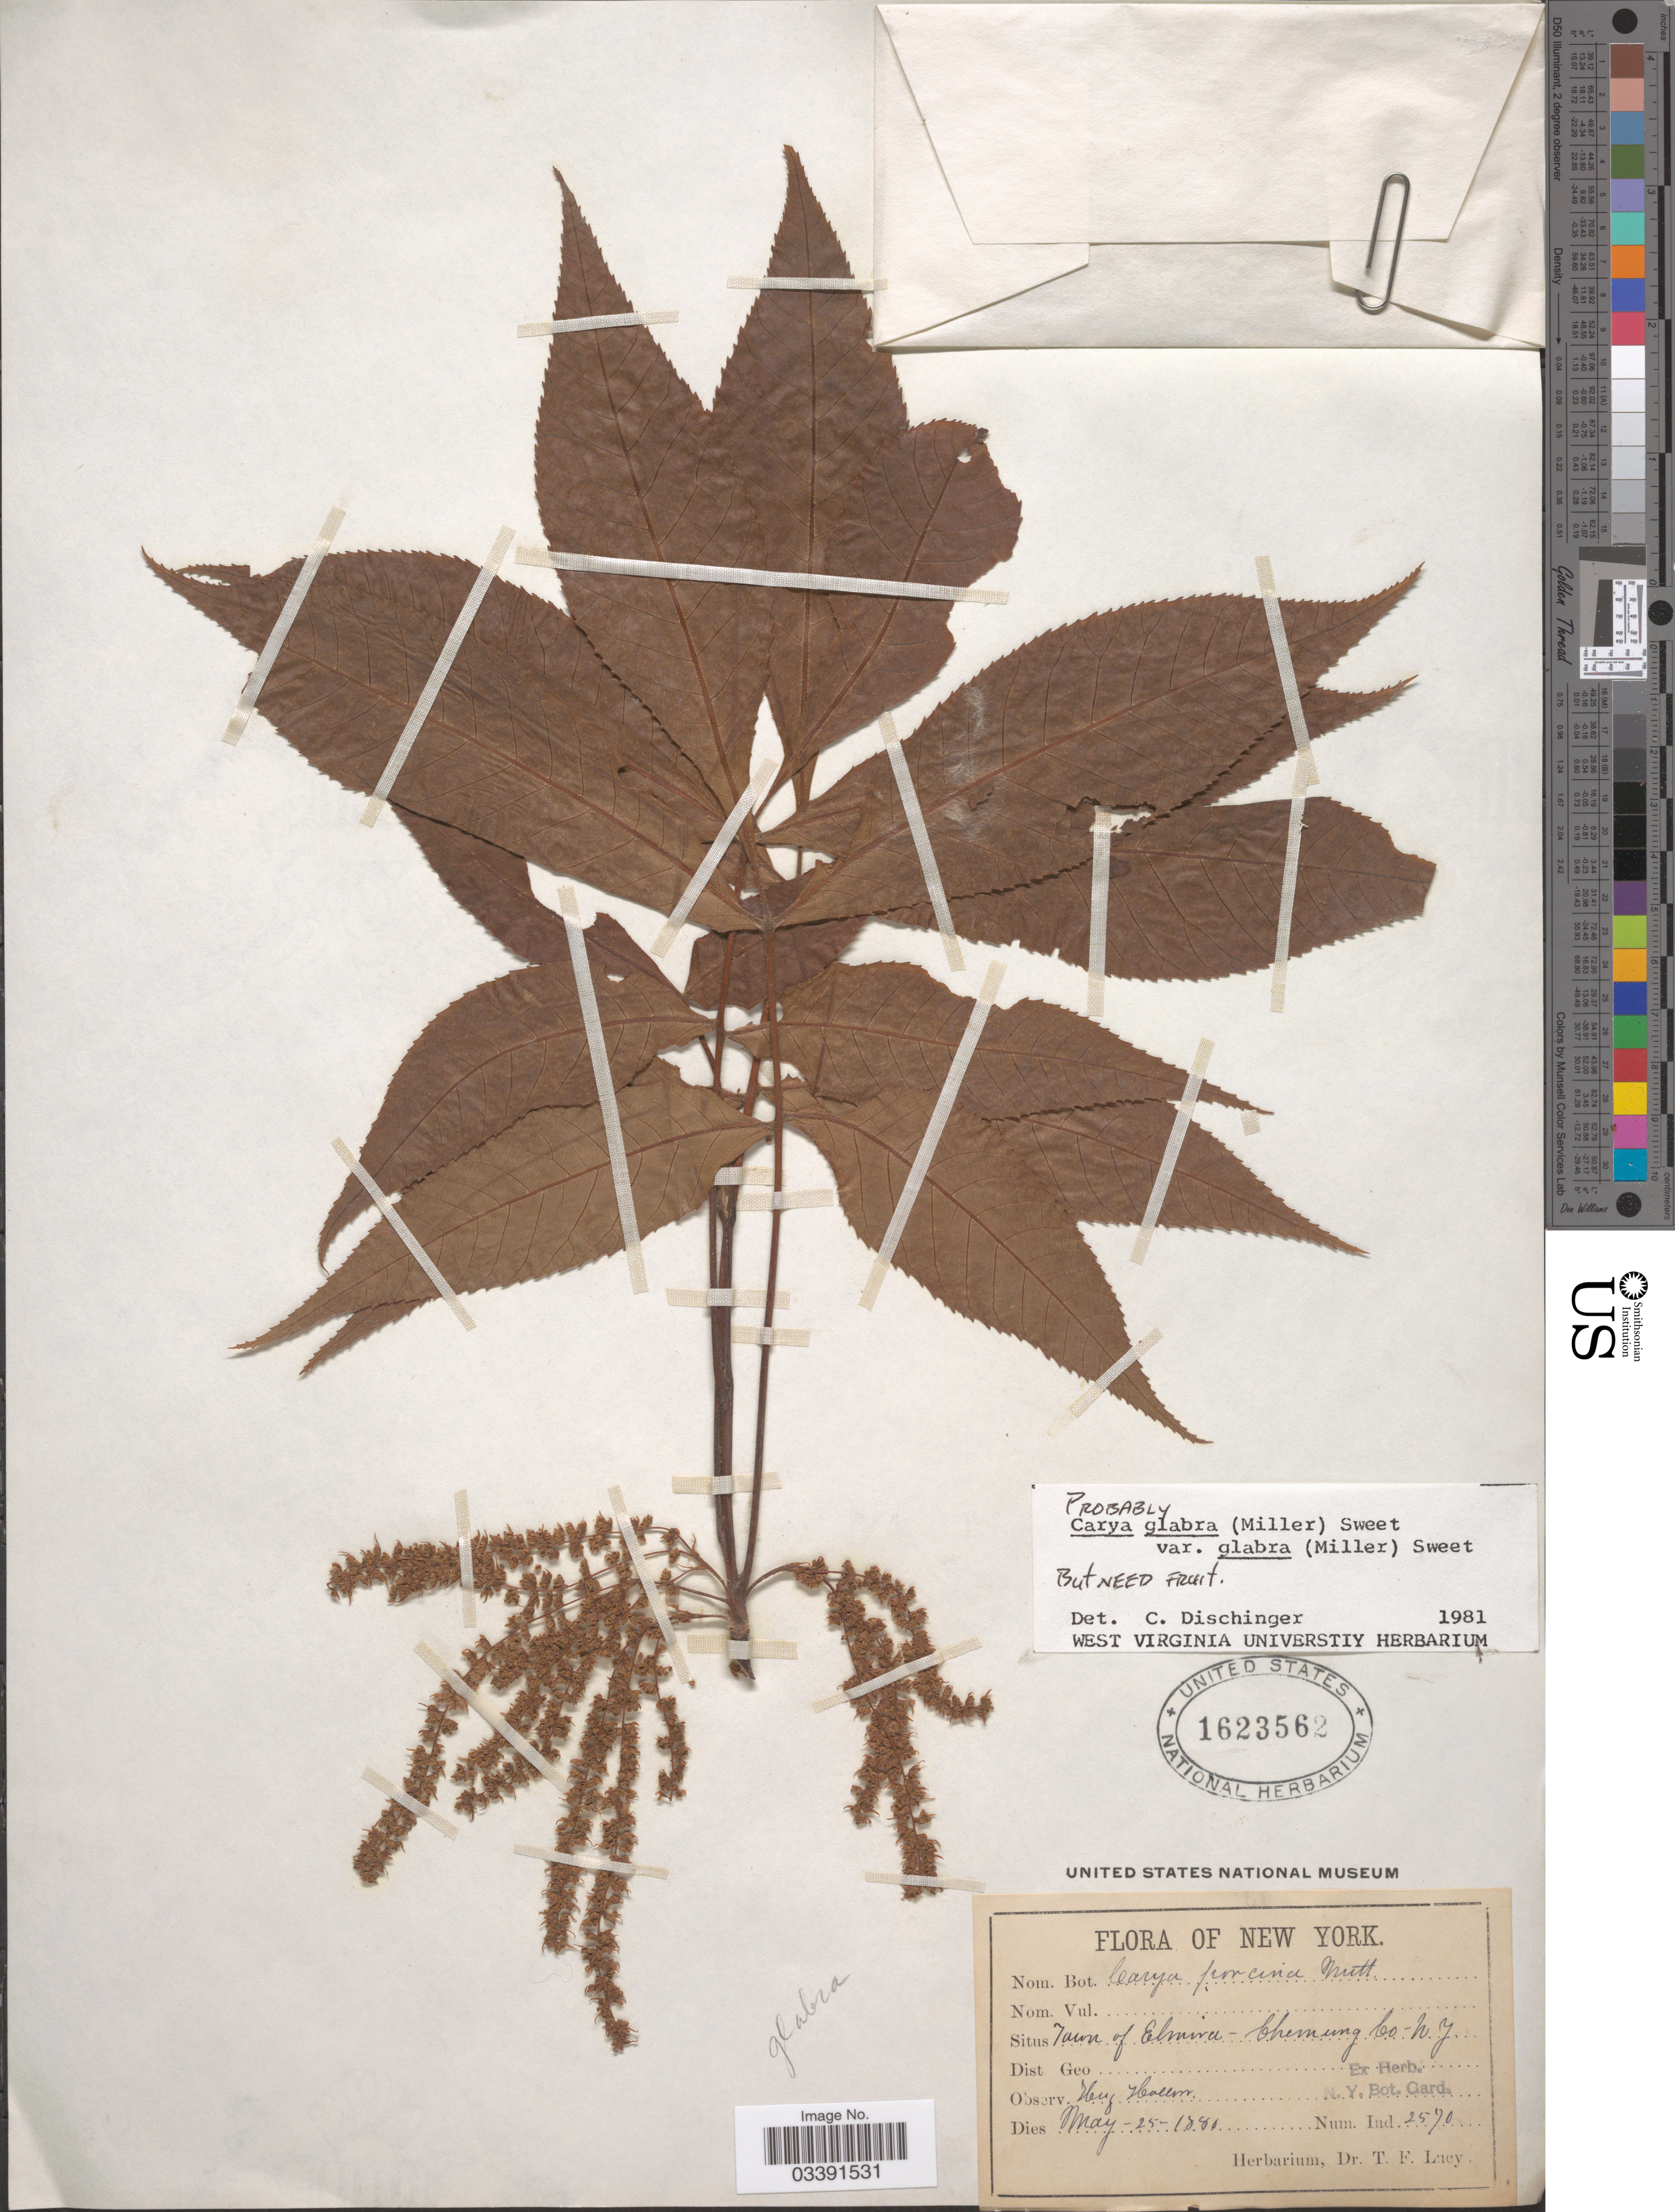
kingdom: Plantae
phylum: Tracheophyta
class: Magnoliopsida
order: Fagales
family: Juglandaceae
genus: Carya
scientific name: Carya glabra var. glabra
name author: (Mill.) Sweet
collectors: T. Lucy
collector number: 2570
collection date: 1880-05-25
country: United States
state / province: New York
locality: Town of Elmira - Chemung Co. N.Y.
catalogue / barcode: US 1623562